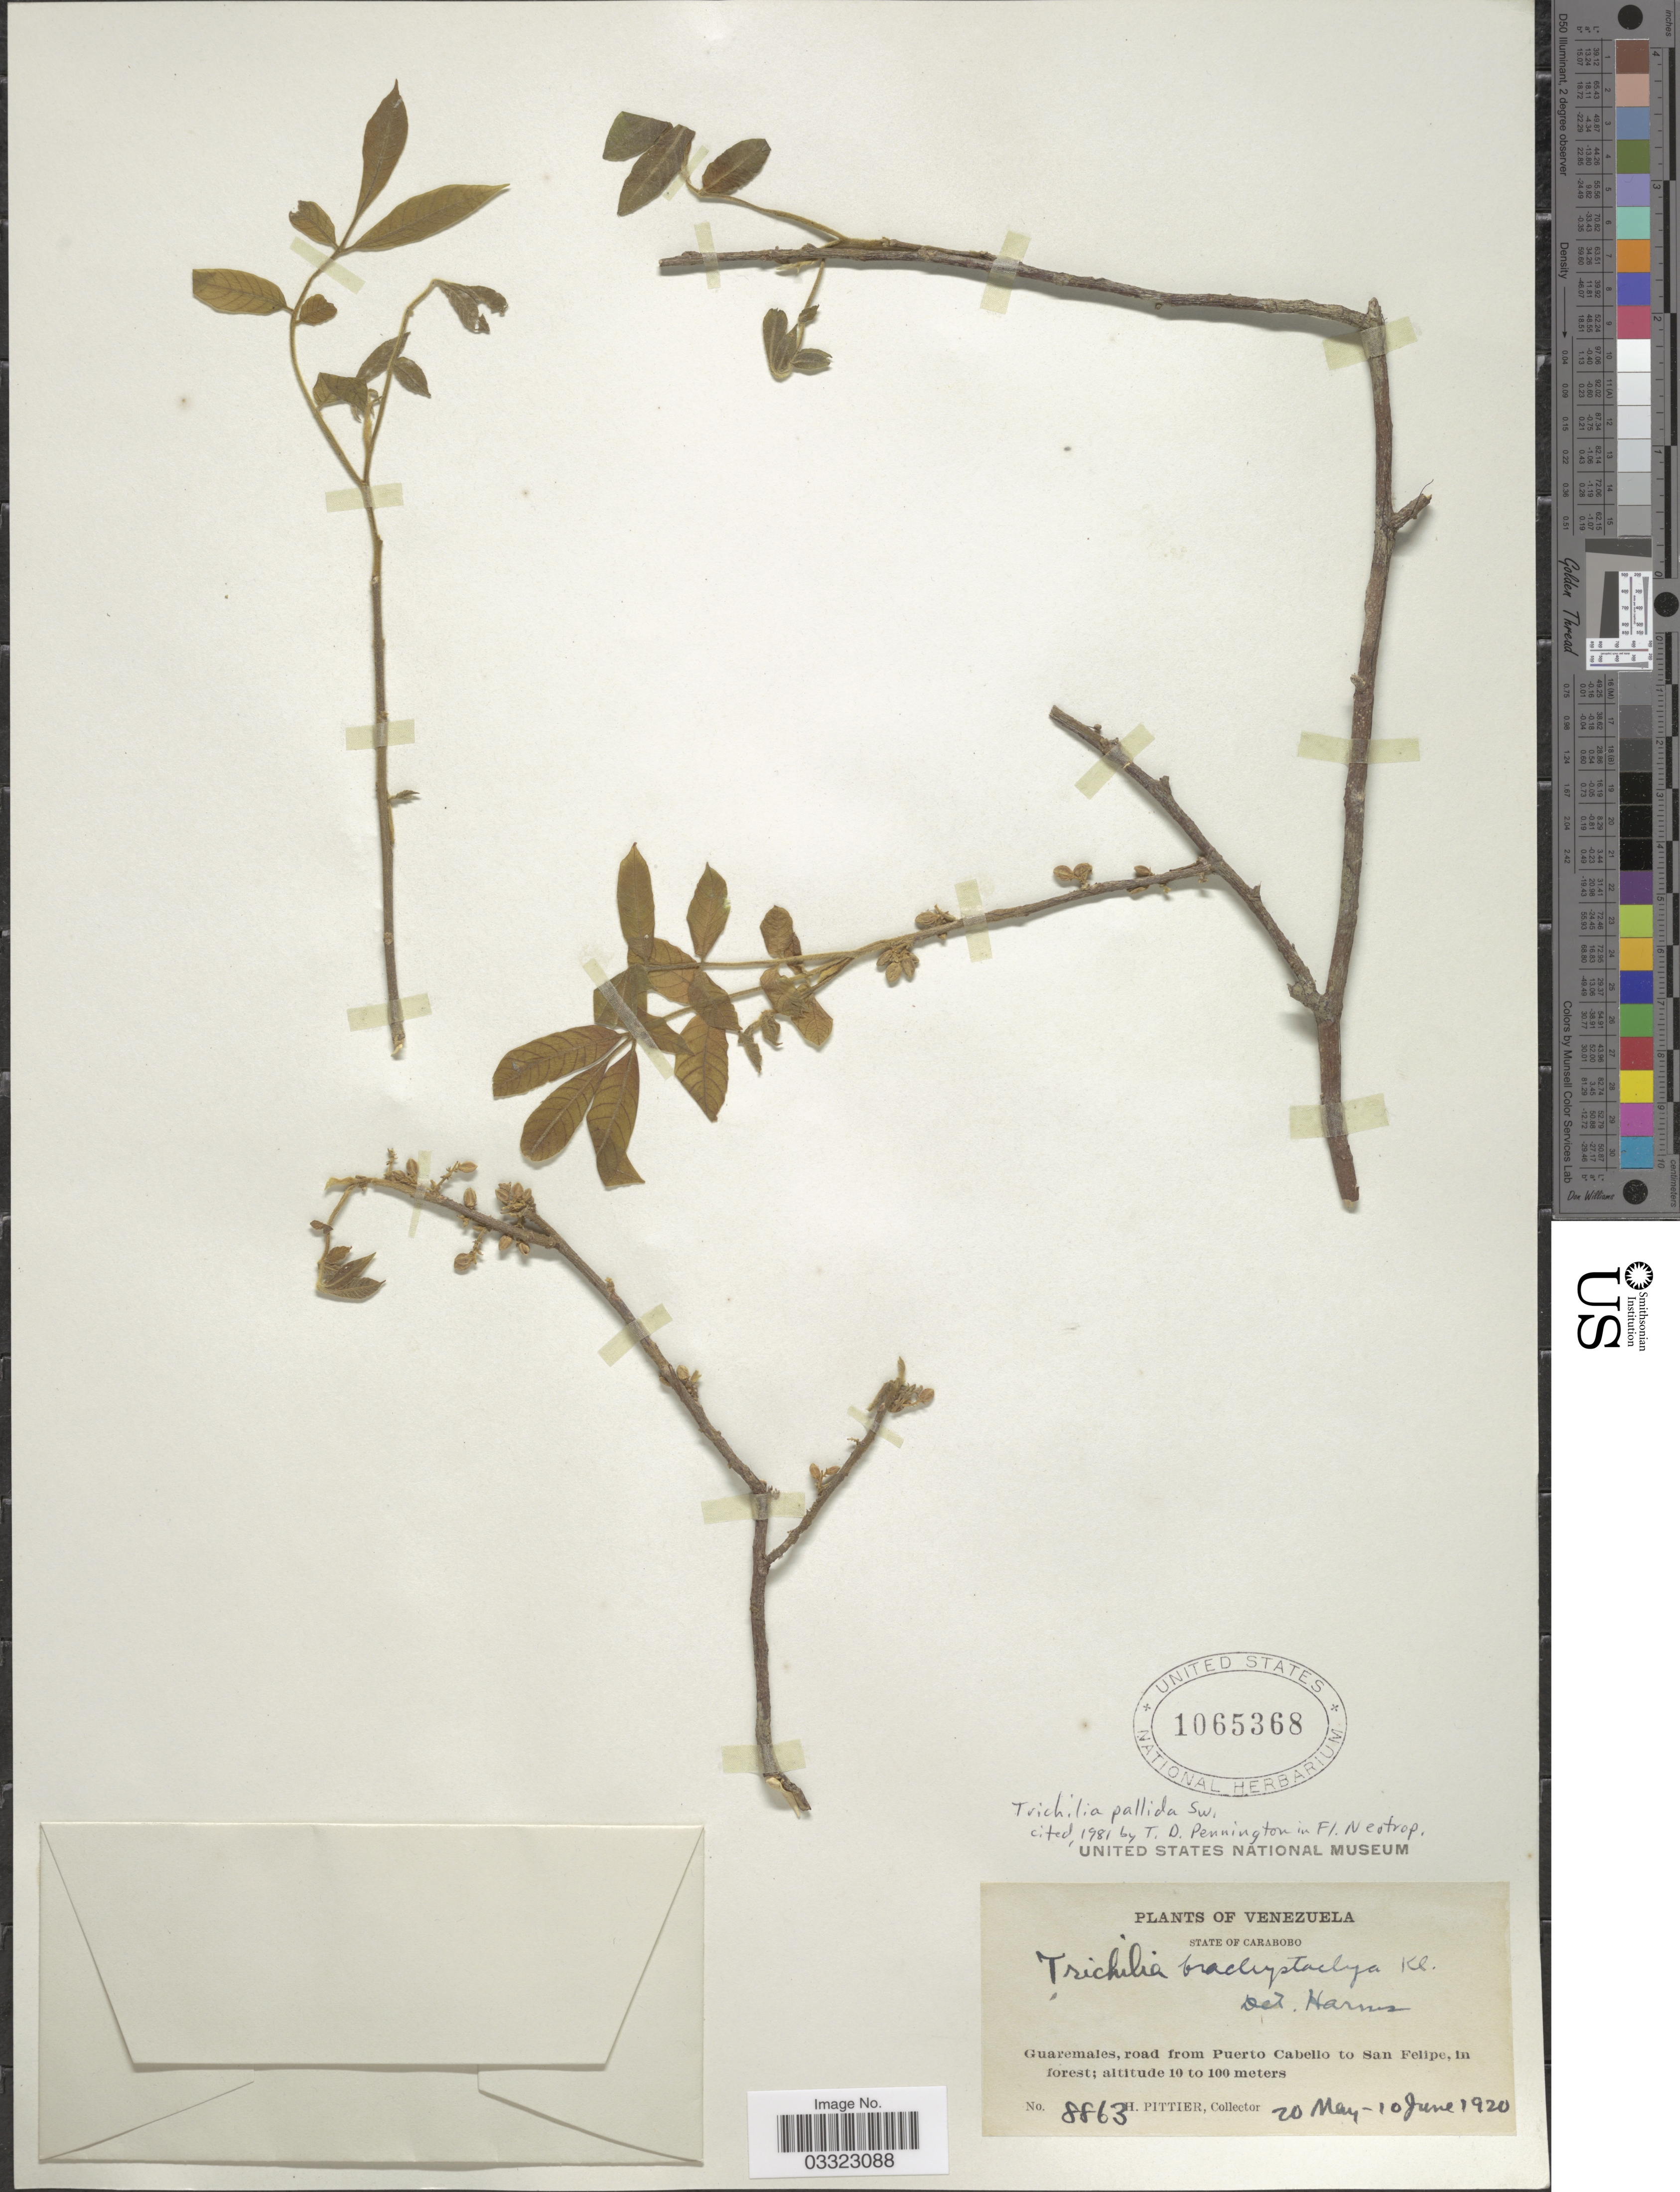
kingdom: Plantae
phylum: Tracheophyta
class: Magnoliopsida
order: Sapindales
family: Meliaceae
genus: Trichilia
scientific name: Trichilia pallida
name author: Sw.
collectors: H. F. Pittier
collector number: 8863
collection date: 1920-05-20/1920-06-10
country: Venezuela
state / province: Carabobo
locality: Guaremales, road from Puerto Cabello to San Felipe, in forest.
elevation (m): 10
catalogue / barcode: US 1065368